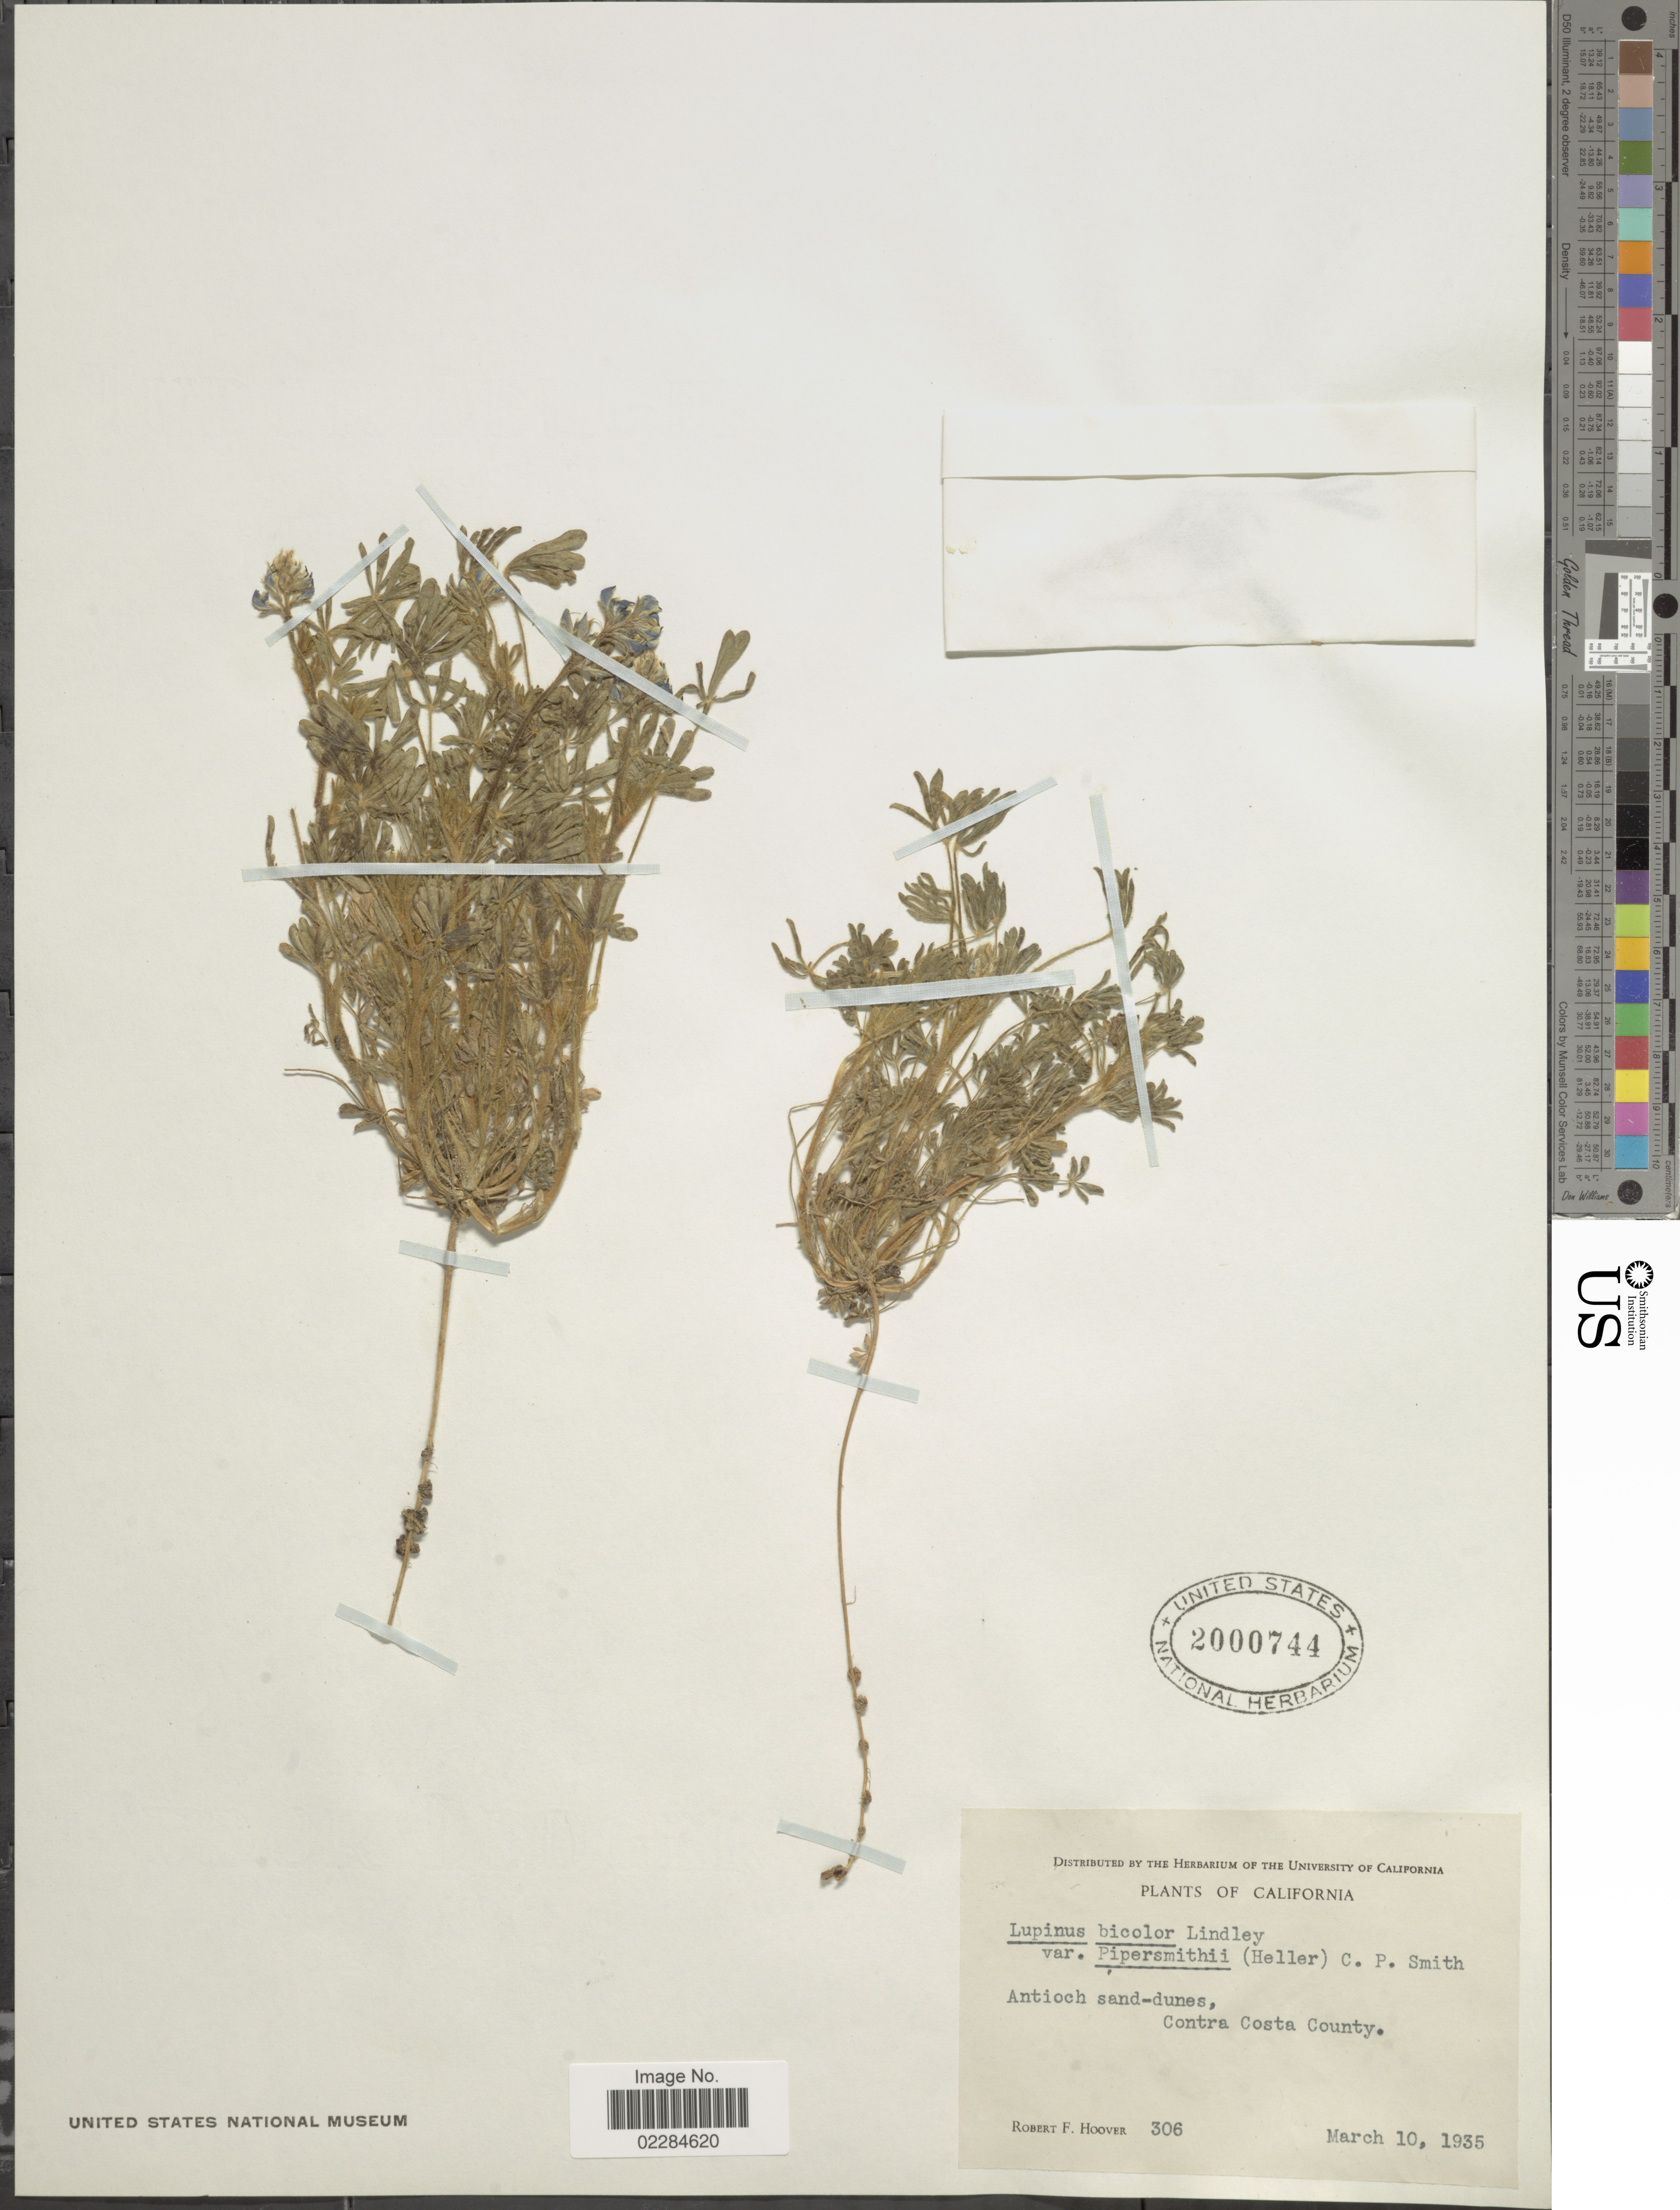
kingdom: Plantae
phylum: Tracheophyta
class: Magnoliopsida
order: Fabales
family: Fabaceae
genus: Lupinus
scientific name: Lupinus bicolor var. pipersmithii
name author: (A. Heller) C.P. Sm.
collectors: R. F. Hoover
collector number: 306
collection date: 1935-03-10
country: United States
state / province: California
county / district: Contra Costa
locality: Antioch sand-dunes, Contra Costa County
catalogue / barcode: US 2000744